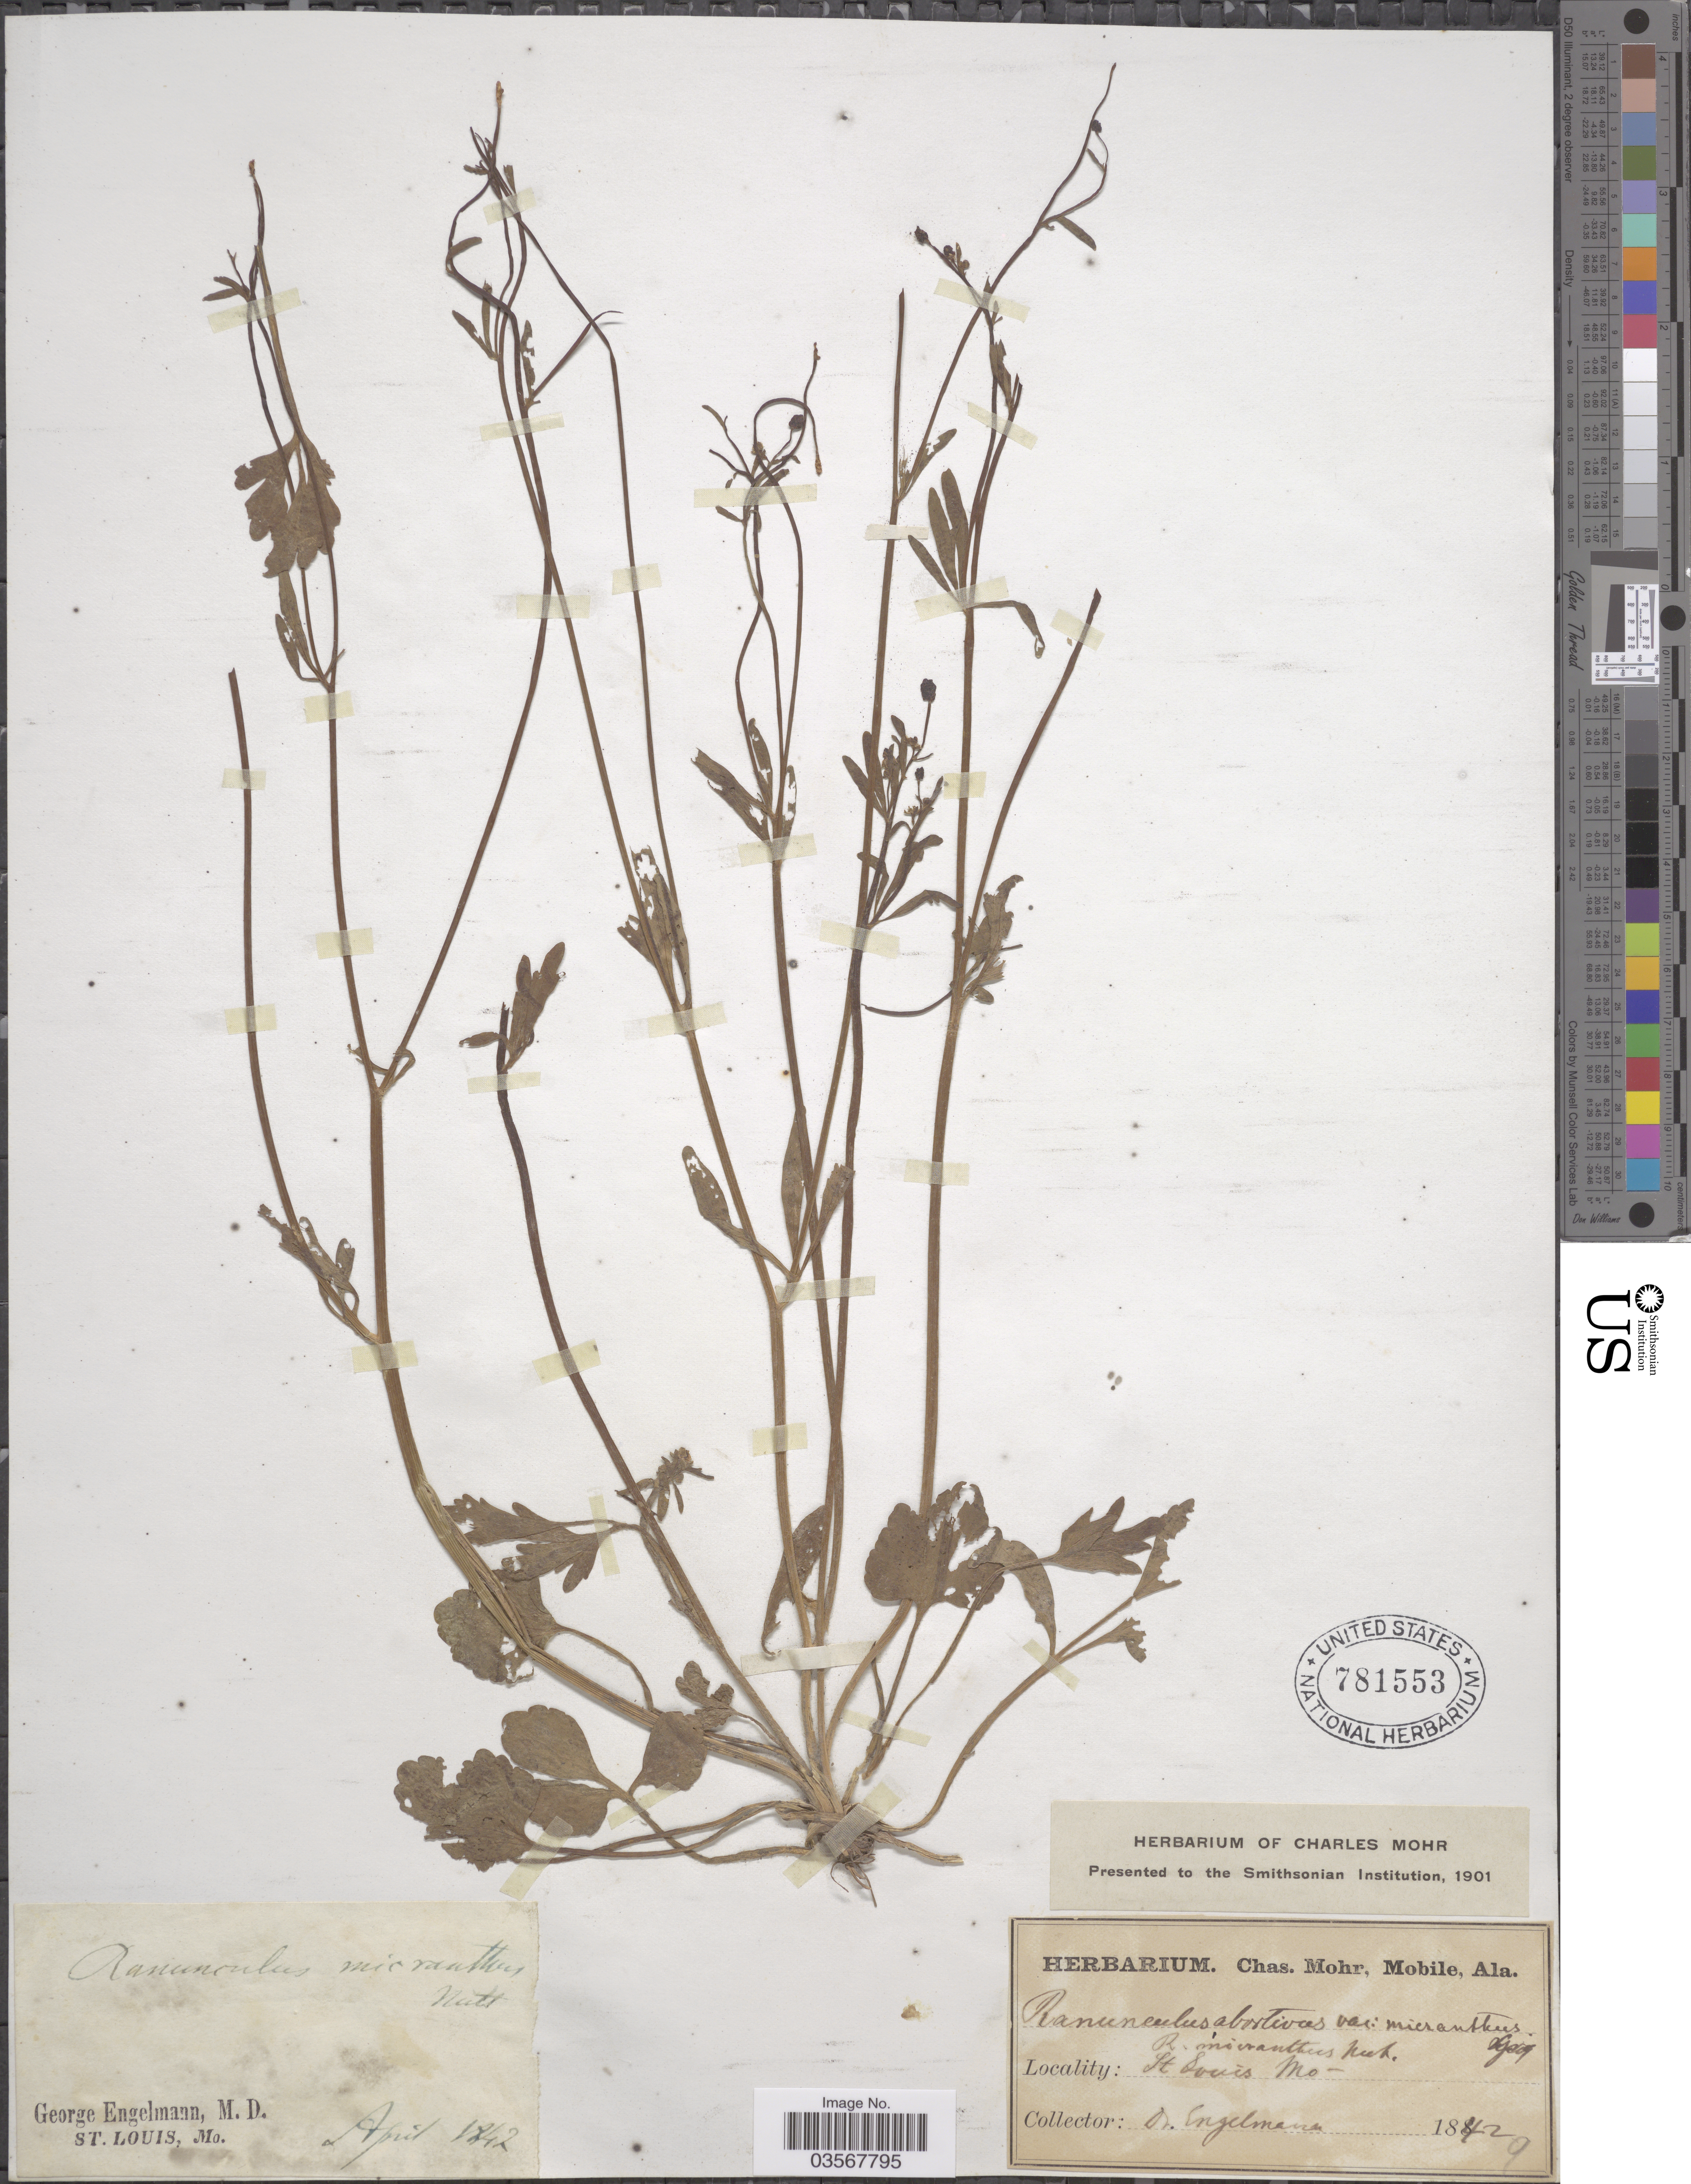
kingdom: Plantae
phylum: Tracheophyta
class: Magnoliopsida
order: Ranunculales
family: Ranunculaceae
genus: Ranunculus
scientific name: Ranunculus micranthus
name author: Nutt.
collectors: G. Engelmann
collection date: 1842-04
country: United States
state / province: Missouri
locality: St. Louis.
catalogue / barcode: US 781553